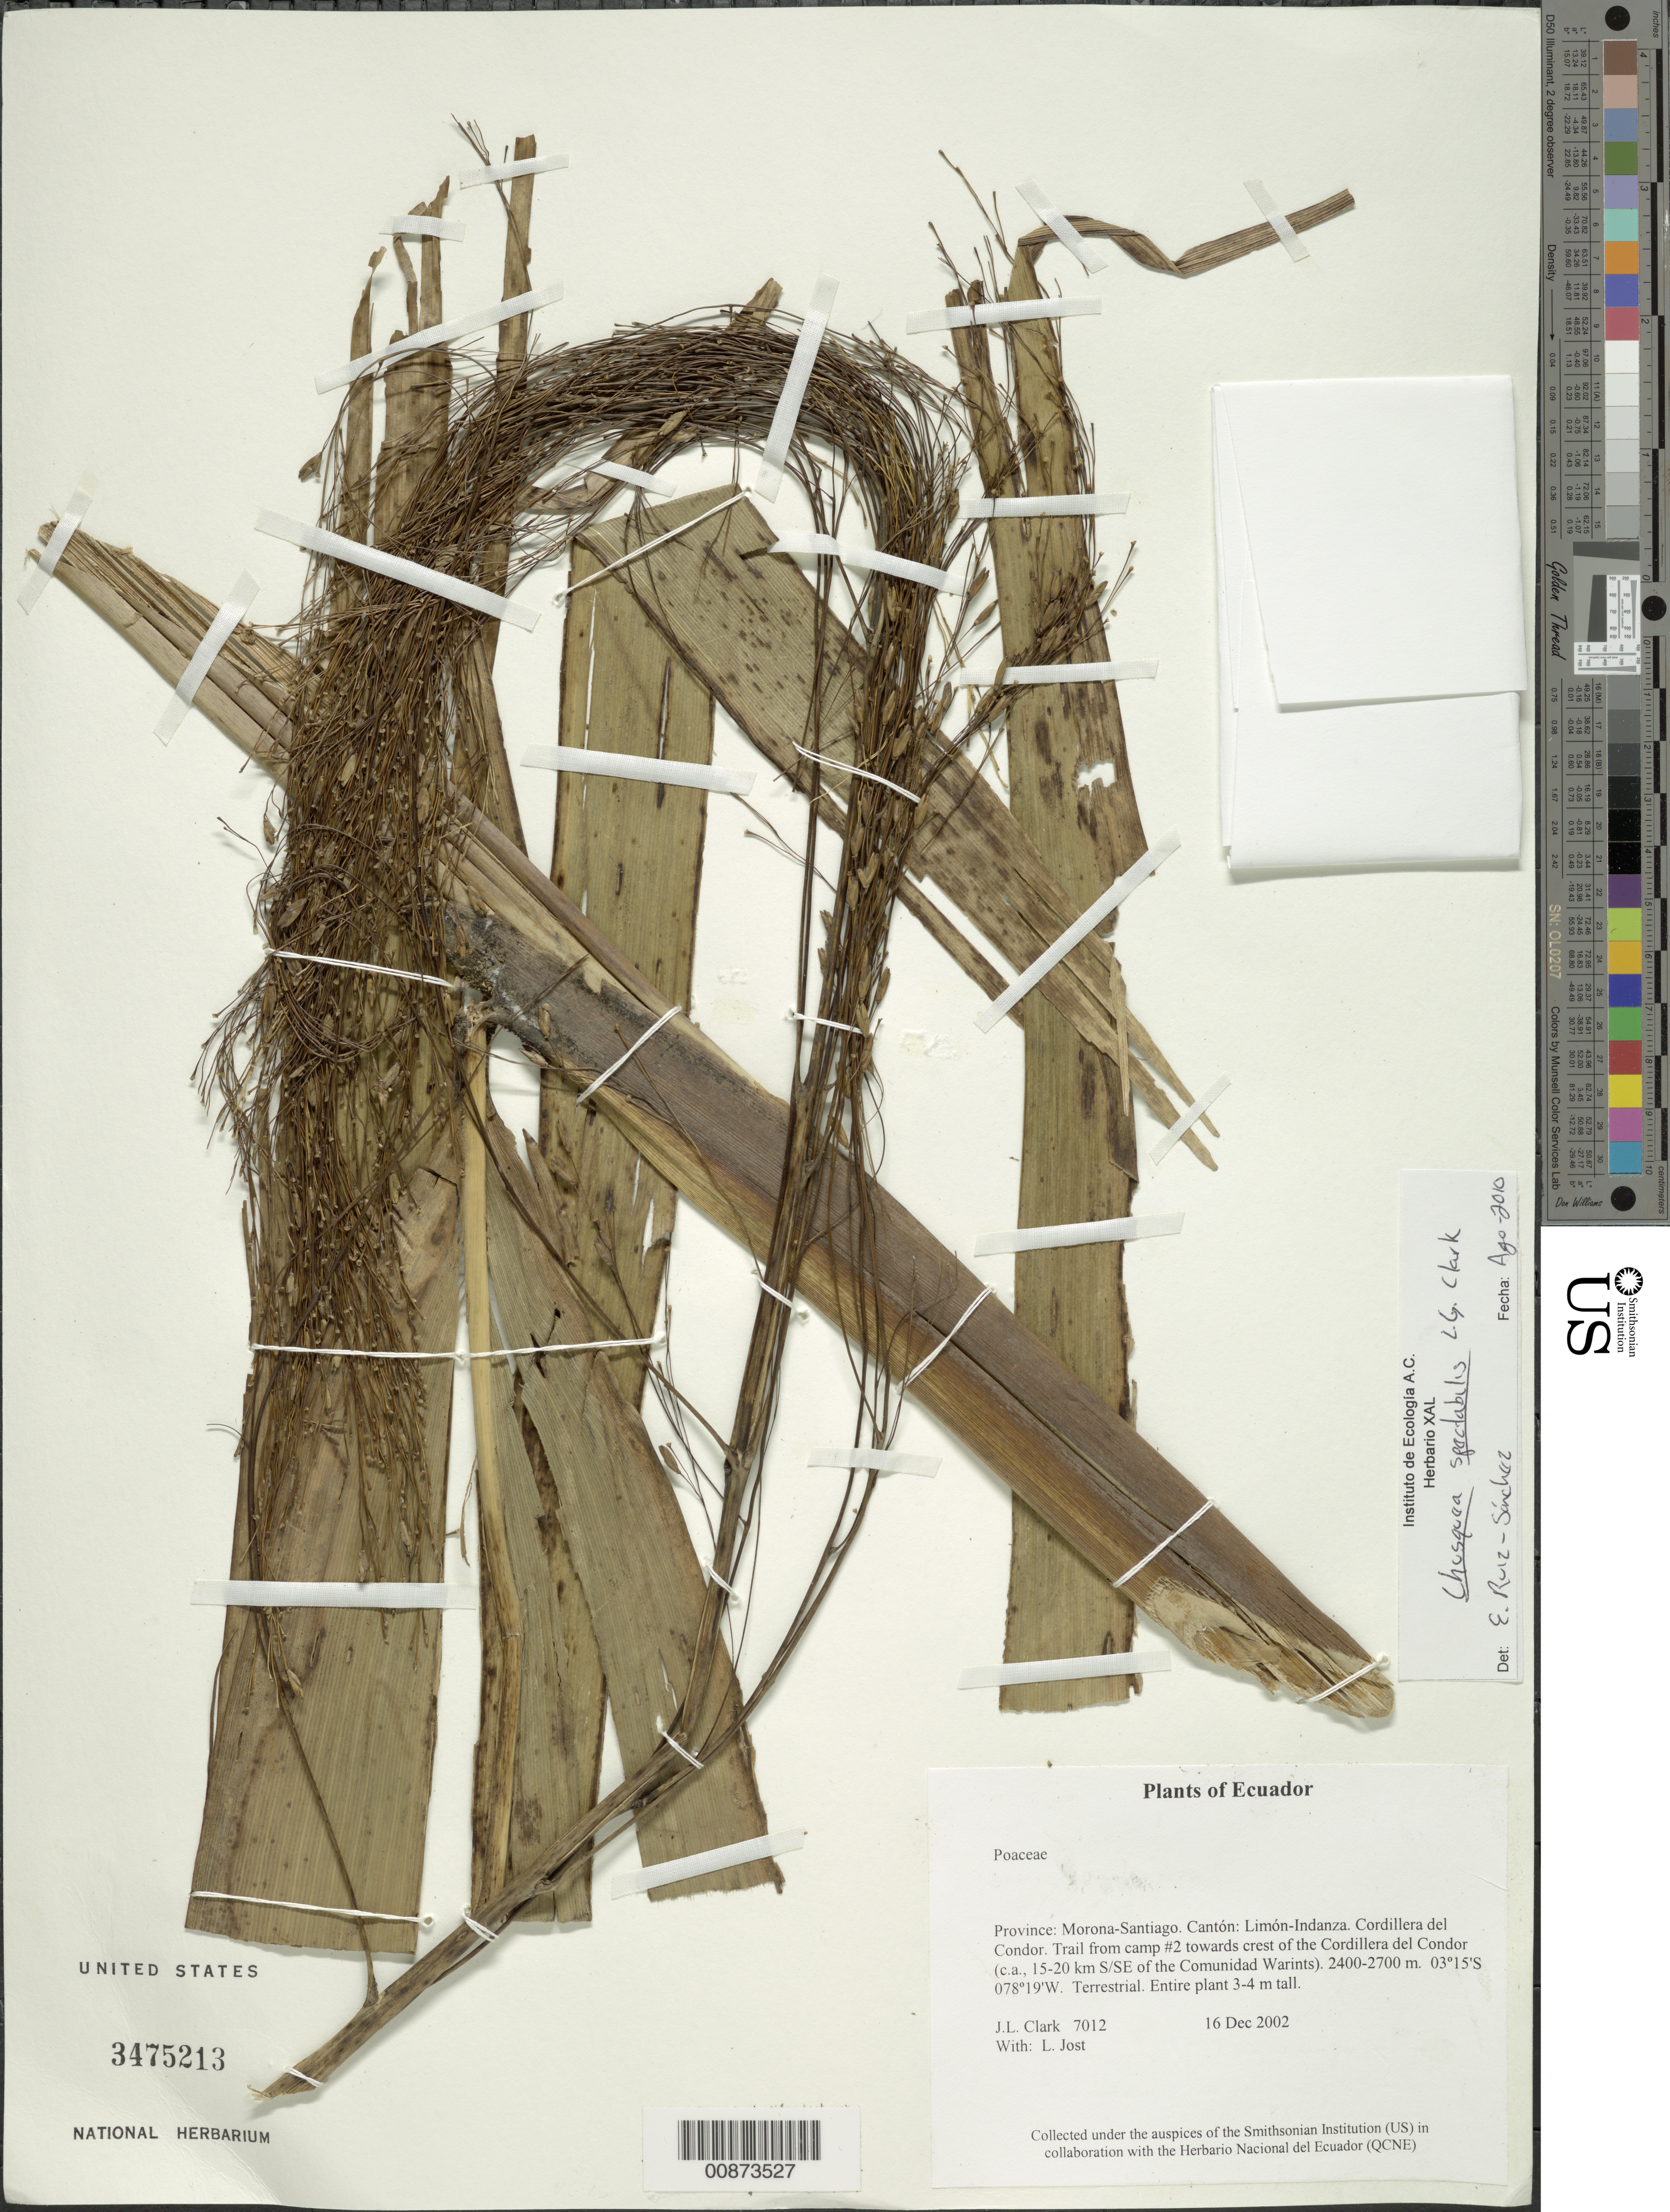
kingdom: Plantae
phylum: Tracheophyta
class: Liliopsida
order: Poales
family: Poaceae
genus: Chusquea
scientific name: Chusquea spectabilis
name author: L.G. Clark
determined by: Ruíz-Sanchez, E.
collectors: J. L. Clark & L. Jost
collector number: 7012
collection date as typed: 16 Dec 2002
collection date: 2002-12-16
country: Ecuador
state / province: Morona-Santiago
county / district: Limón-Indanza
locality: Cordillera del Condor. Trail from camp #2 towards crest of the Cordillera del Condor (c.a., 15-20 km S/SE of the Comunidad Warints).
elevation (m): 2400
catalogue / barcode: US 3475213